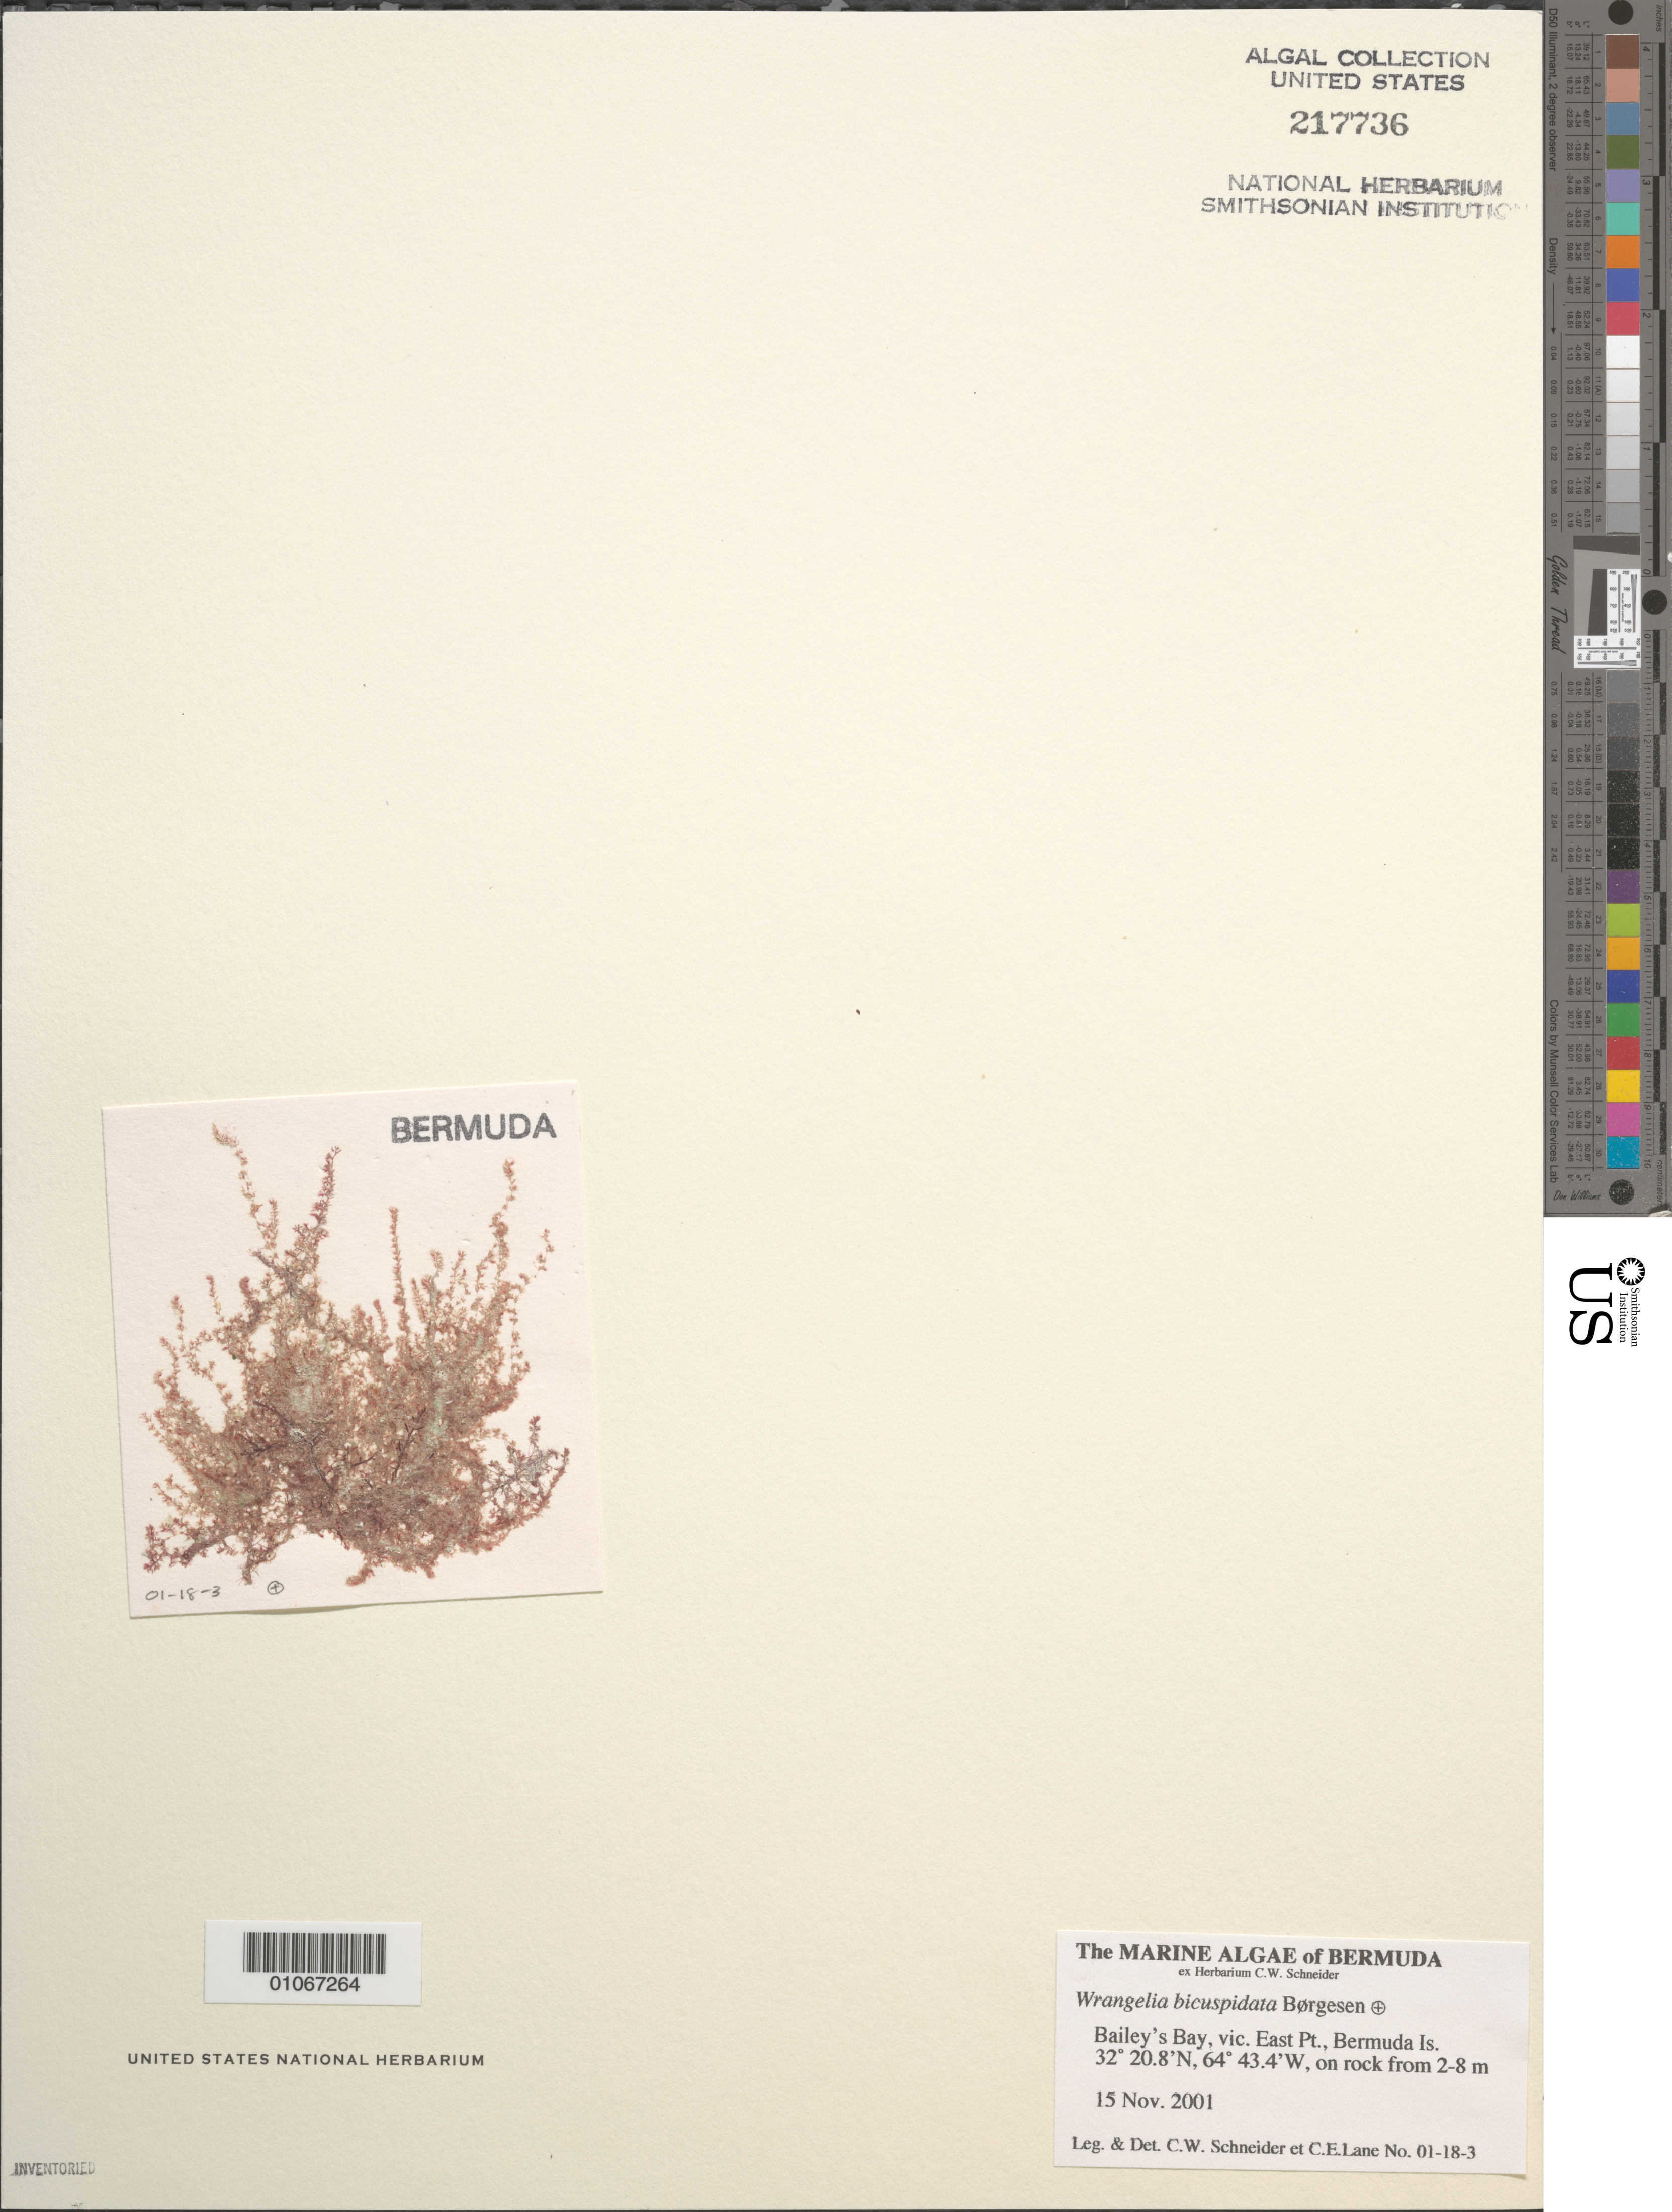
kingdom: Plantae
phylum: Rhodophyta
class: Florideophyceae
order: Ceramiales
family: Wrangeliaceae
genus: Wrangelia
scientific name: Wrangelia bicuspidata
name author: Børgesen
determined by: Schneider, C. W.; Lane, C. E.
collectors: C. W. Schneider & C. E. Lane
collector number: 01-18-3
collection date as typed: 15 Nov 2001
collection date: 2001-11-15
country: Bermuda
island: Bermuda Island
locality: Bailey's Bay, vicinity of East Point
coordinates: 32 20.8'N, 64 43.4'W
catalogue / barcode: US 217736